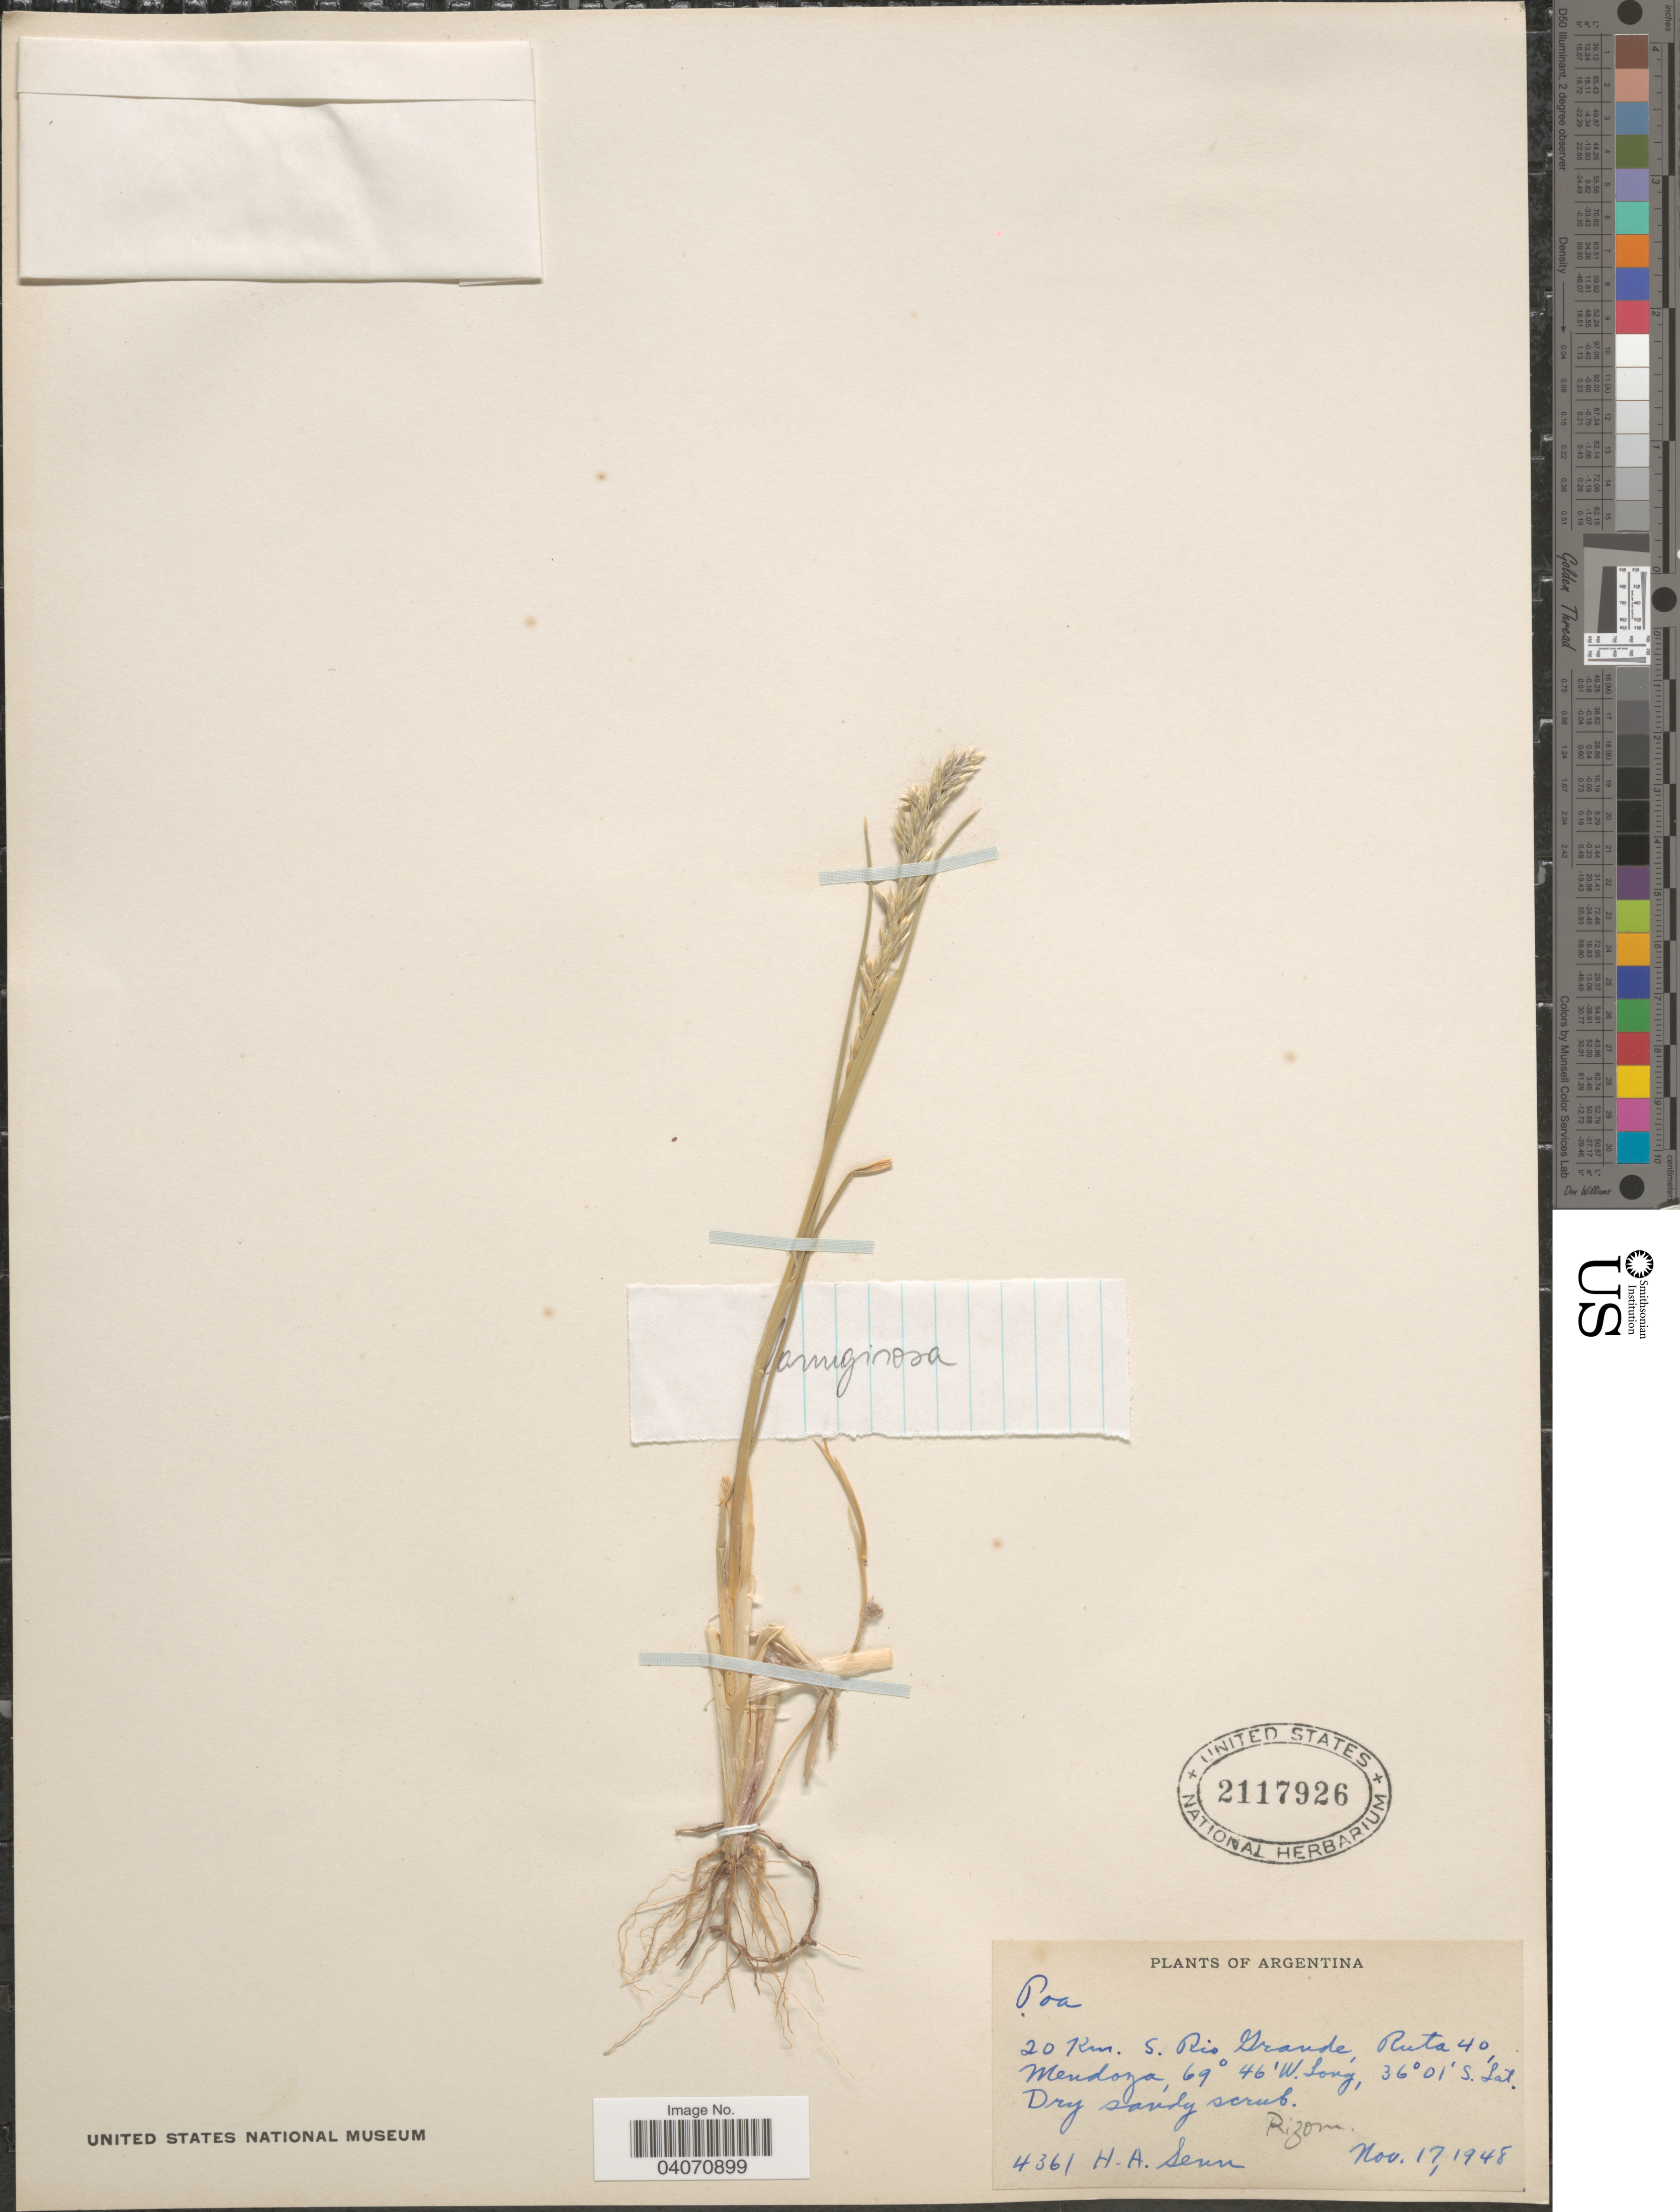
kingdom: Plantae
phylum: Tracheophyta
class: Liliopsida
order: Poales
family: Poaceae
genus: Poa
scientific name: Poa lanuginosa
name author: Poir.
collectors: H. Senn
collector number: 4361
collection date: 1948-11-17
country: Argentina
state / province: Mendoza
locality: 20 Km. S. Rio Grande, Ruta 40. Dry sandy scrub. Rizon.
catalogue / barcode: US 2117926